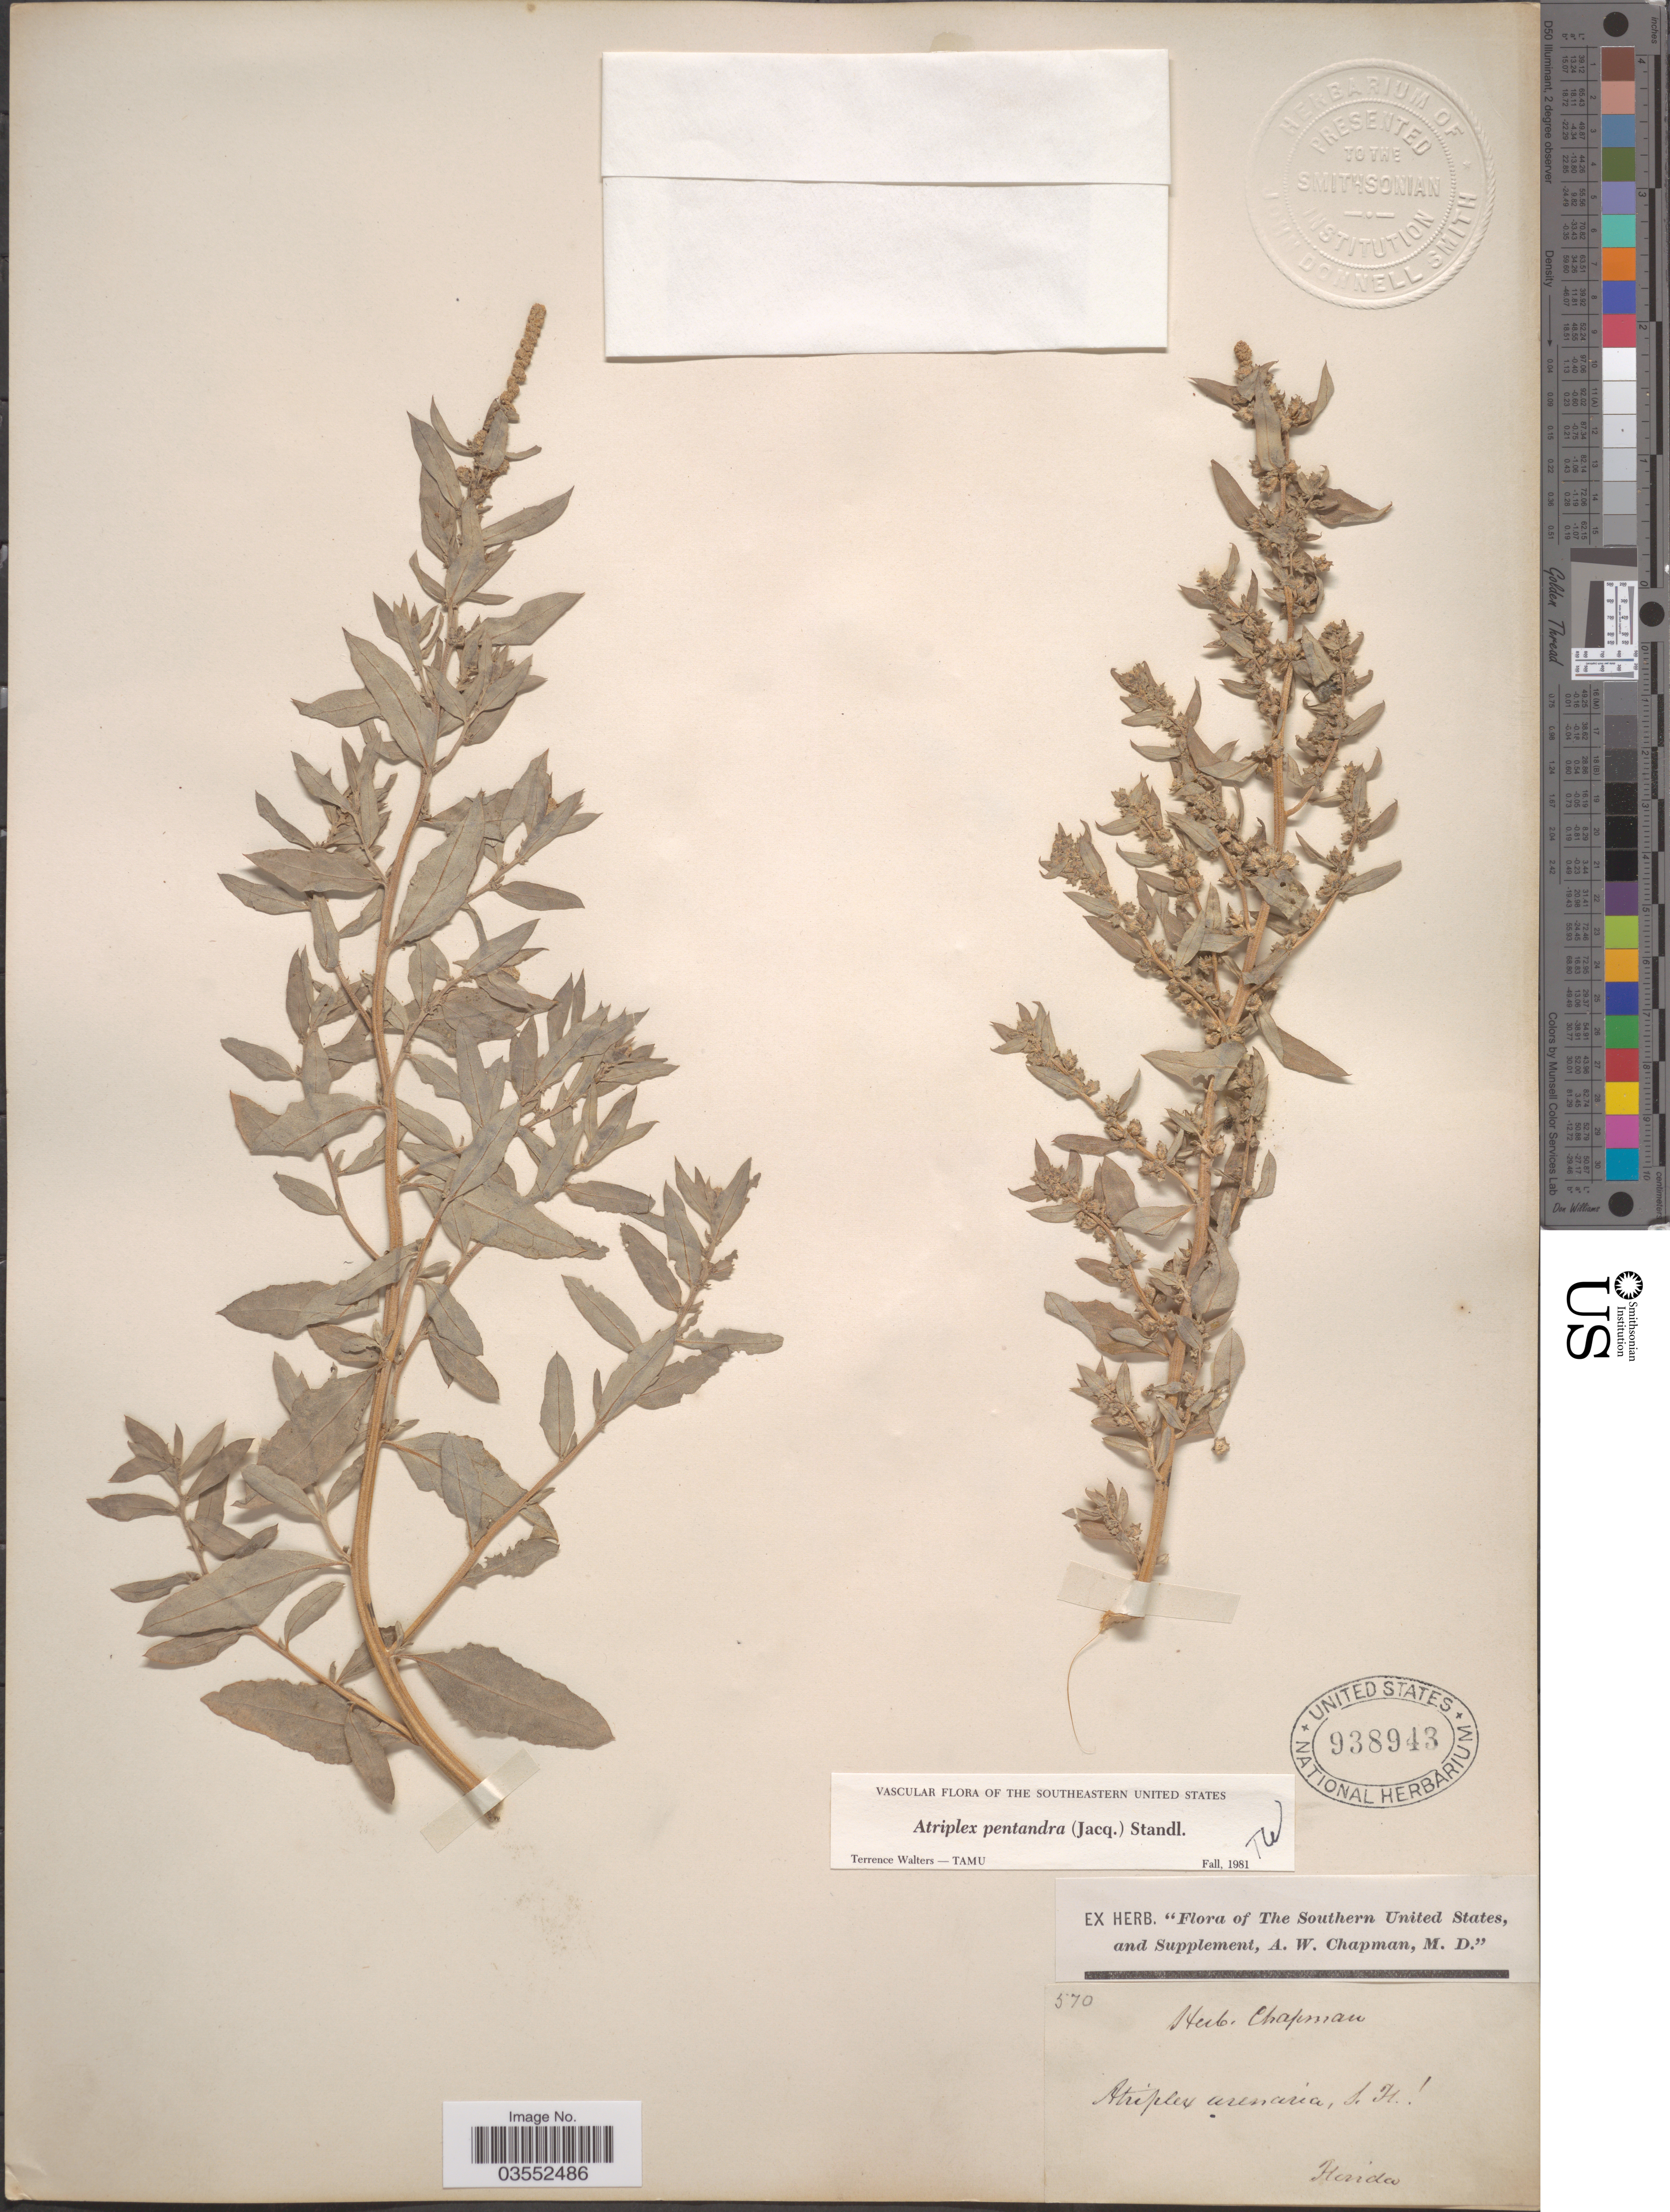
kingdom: Plantae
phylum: Tracheophyta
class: Magnoliopsida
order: Caryophyllales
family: Amaranthaceae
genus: Atriplex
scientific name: Atriplex pentandra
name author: (Jacq.) Standl.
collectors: ex herb. A.W. Chapman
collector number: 570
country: United States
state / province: Florida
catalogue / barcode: US 938943